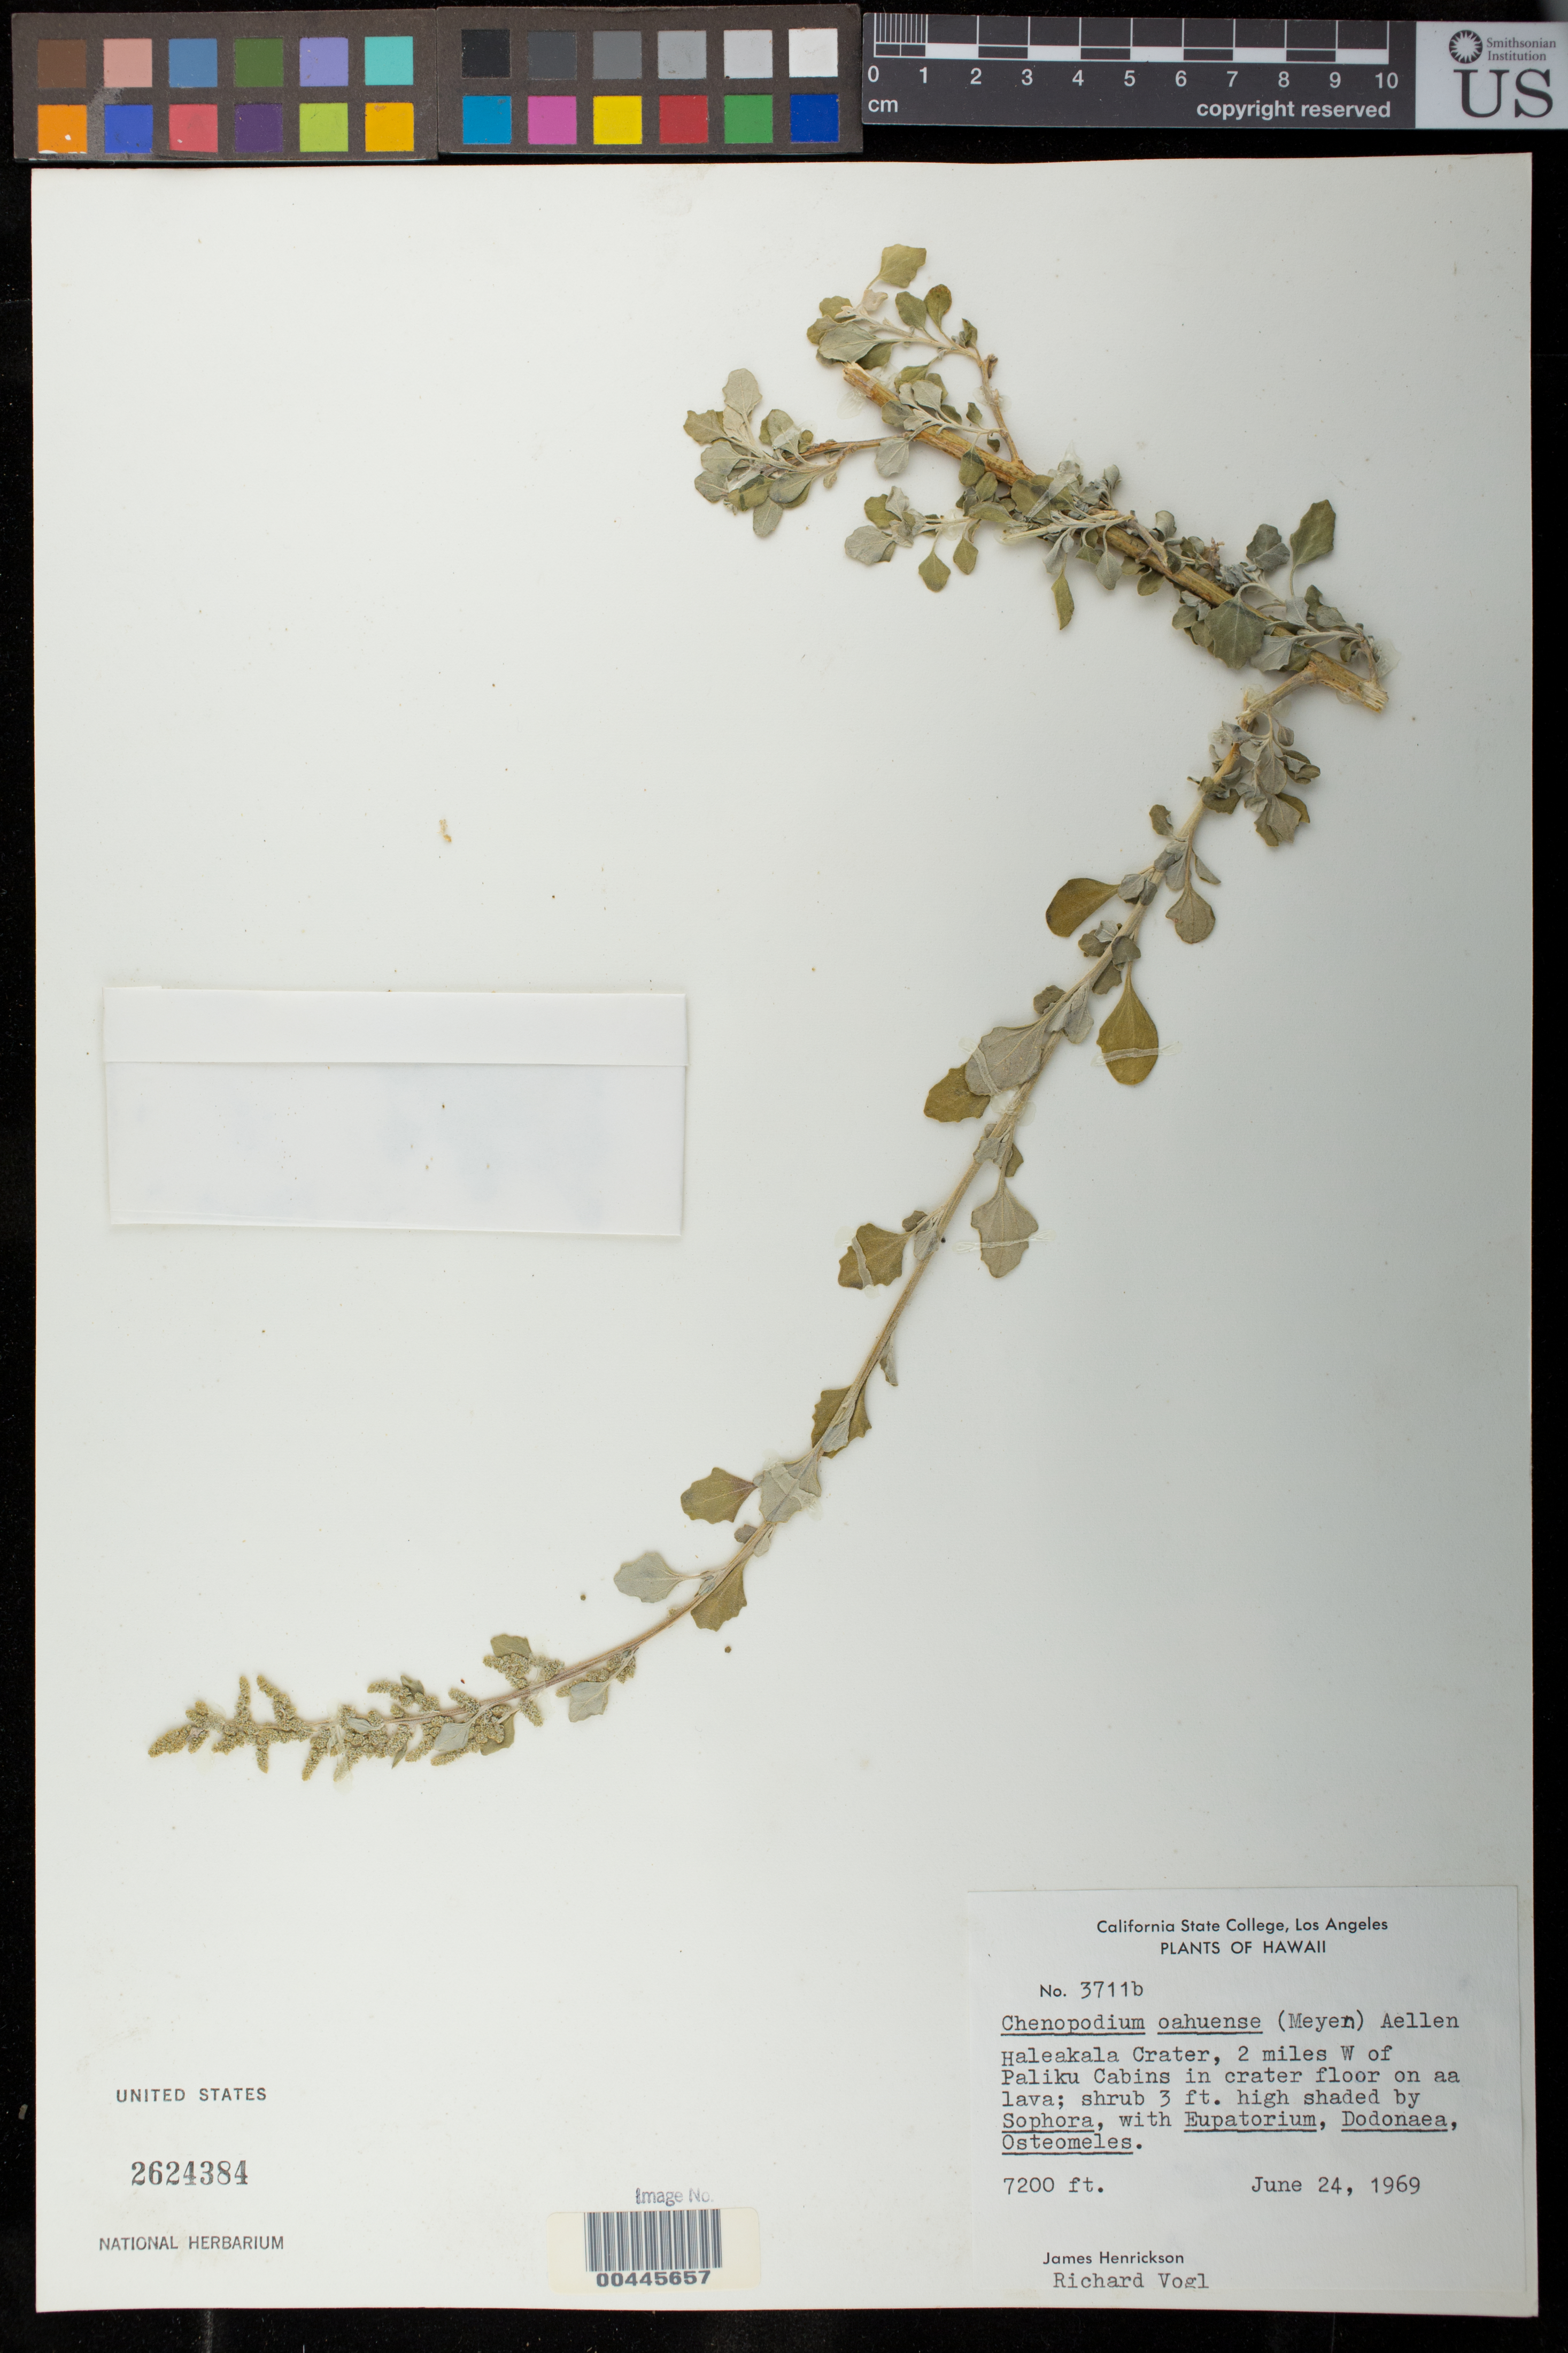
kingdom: Plantae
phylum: Tracheophyta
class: Magnoliopsida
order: Caryophyllales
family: Amaranthaceae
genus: Chenopodium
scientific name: Chenopodium oahuense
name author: (Meyen) Aellen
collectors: J. S. Henrickson & R. Vogl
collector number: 3711B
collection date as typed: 24 Jun 1969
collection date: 1969-06-24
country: United States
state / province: Hawaii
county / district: Hawaii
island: Hawaii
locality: Haleakala Crater, 2 mi W of Paliku Cabins in crater floor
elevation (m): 2195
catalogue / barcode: US 2624384